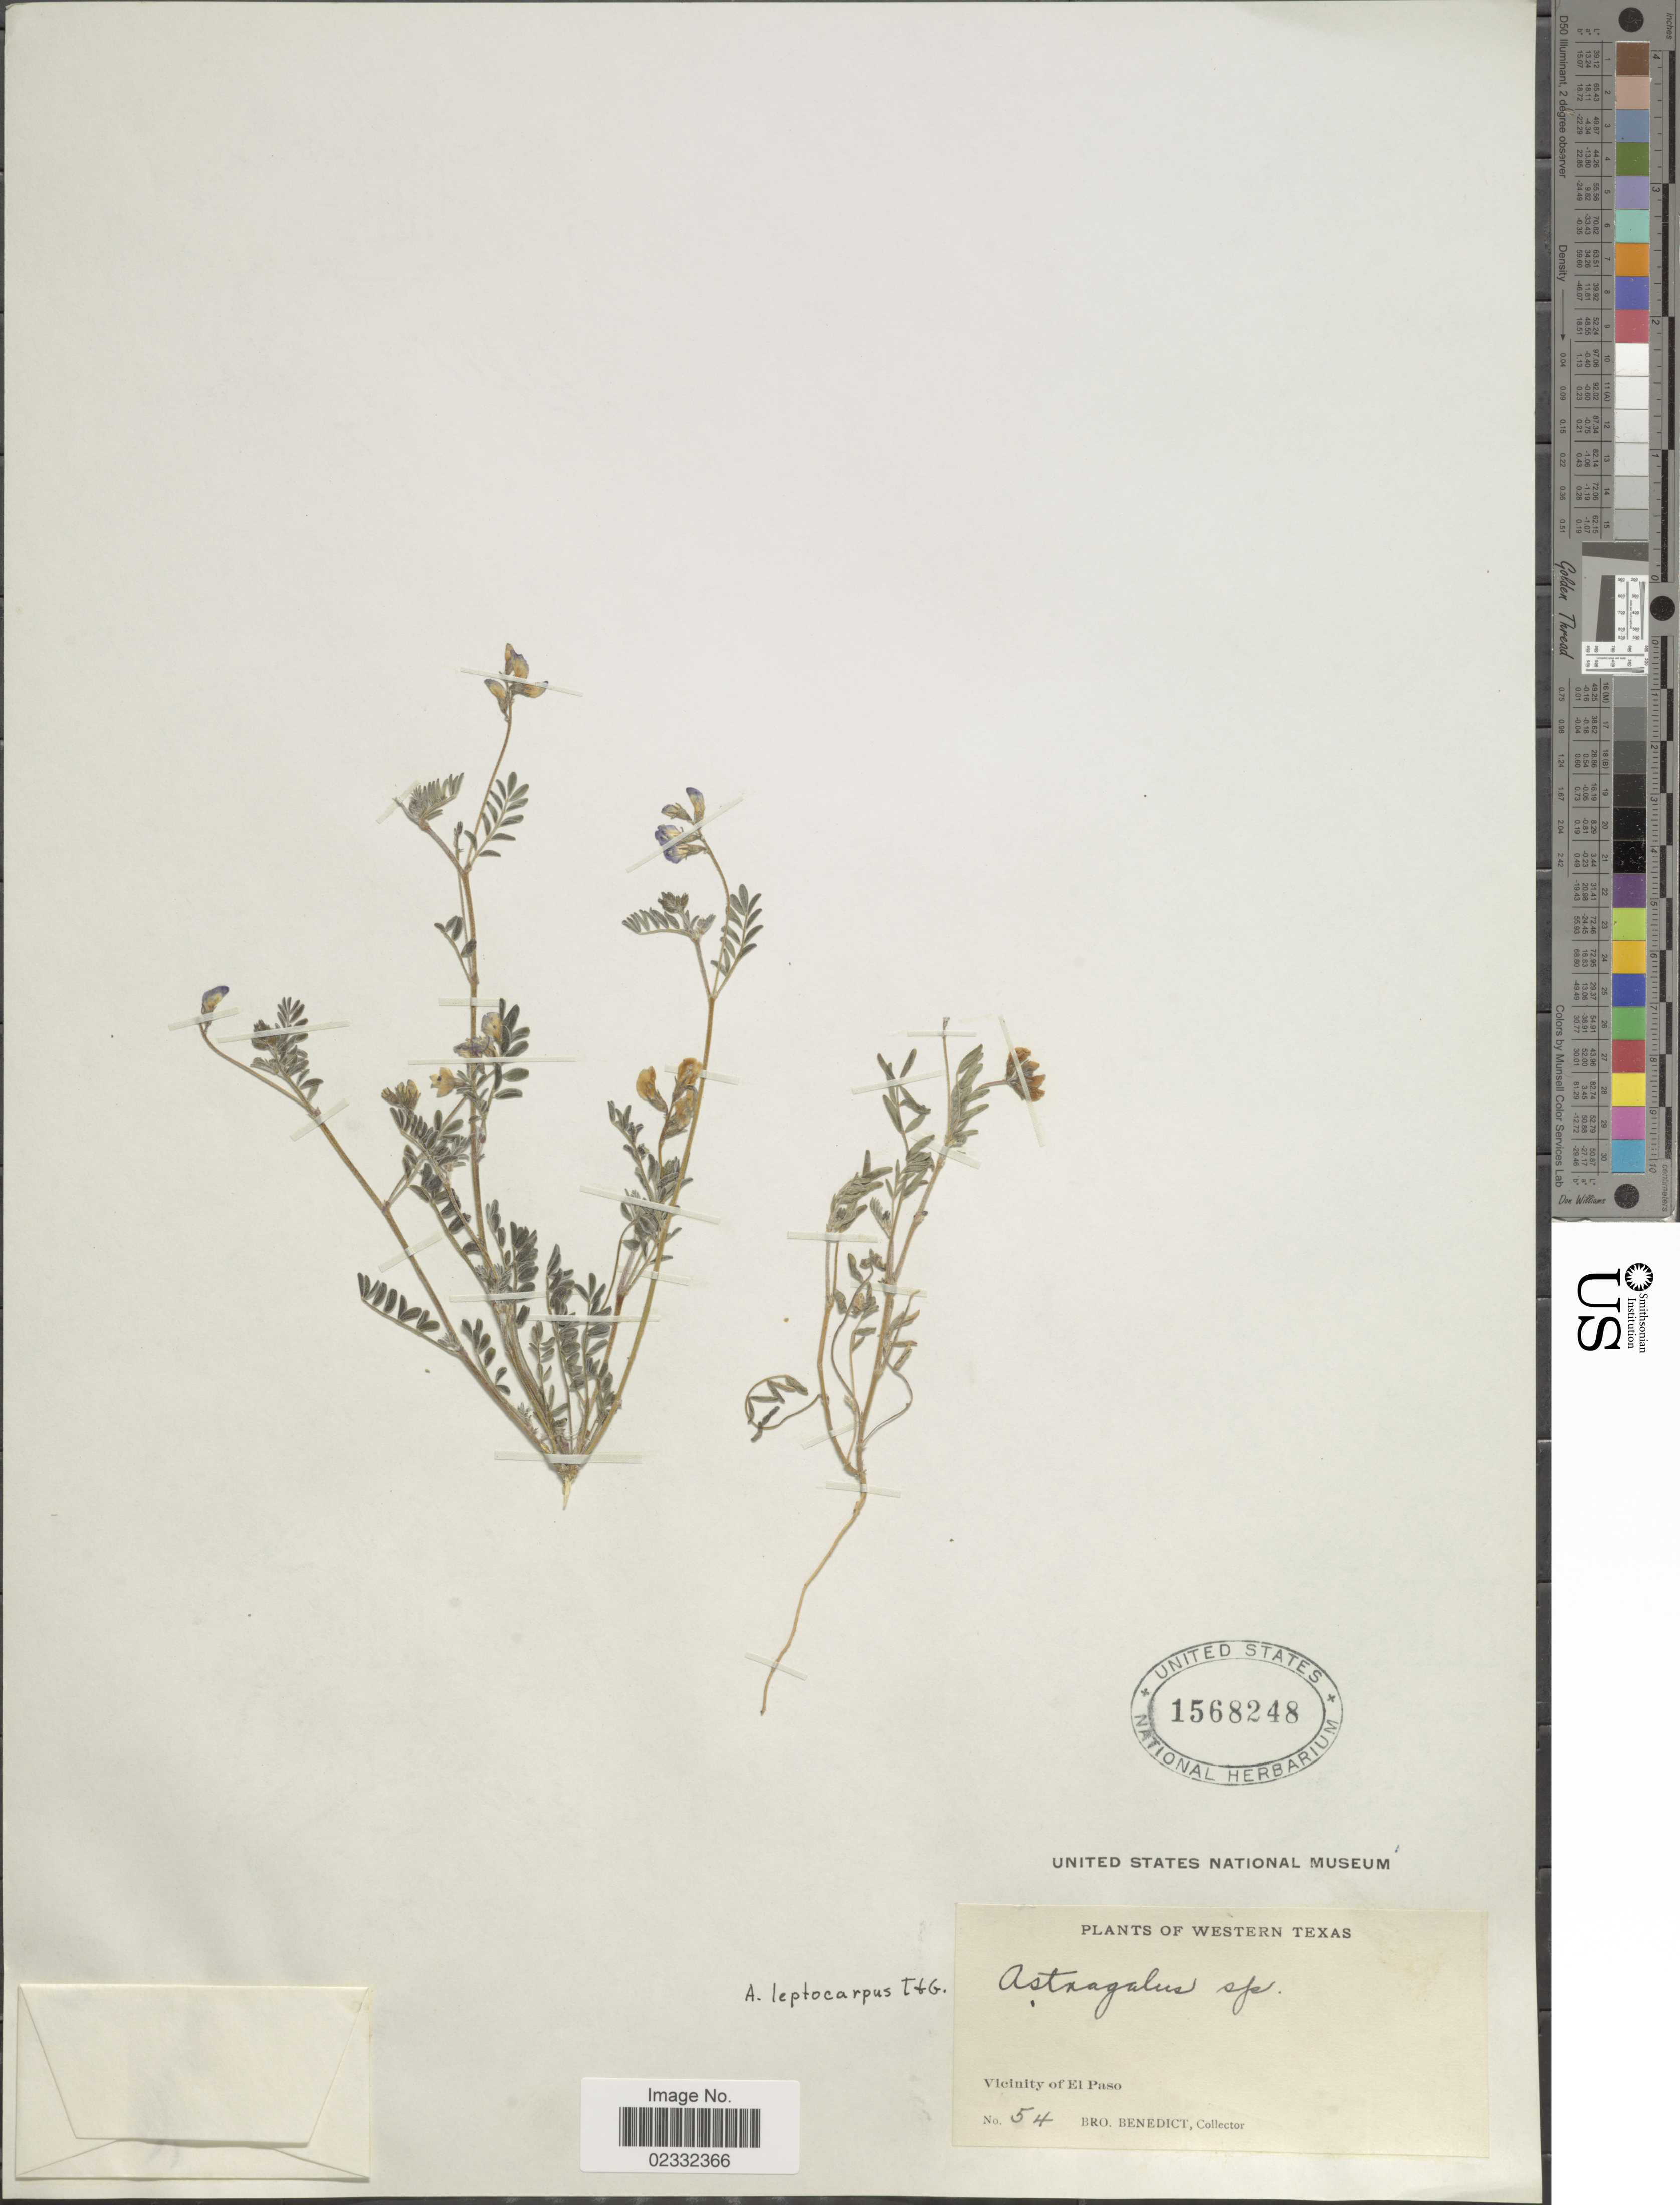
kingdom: Plantae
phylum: Tracheophyta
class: Magnoliopsida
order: Fabales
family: Fabaceae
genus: Astragalus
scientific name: Astragalus leptocarpus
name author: Torr. & A. Gray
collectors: Bro. A. Benedict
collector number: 54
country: United States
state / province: Texas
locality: Western Texas, Vicinity of El Paso.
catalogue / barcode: US 1568248